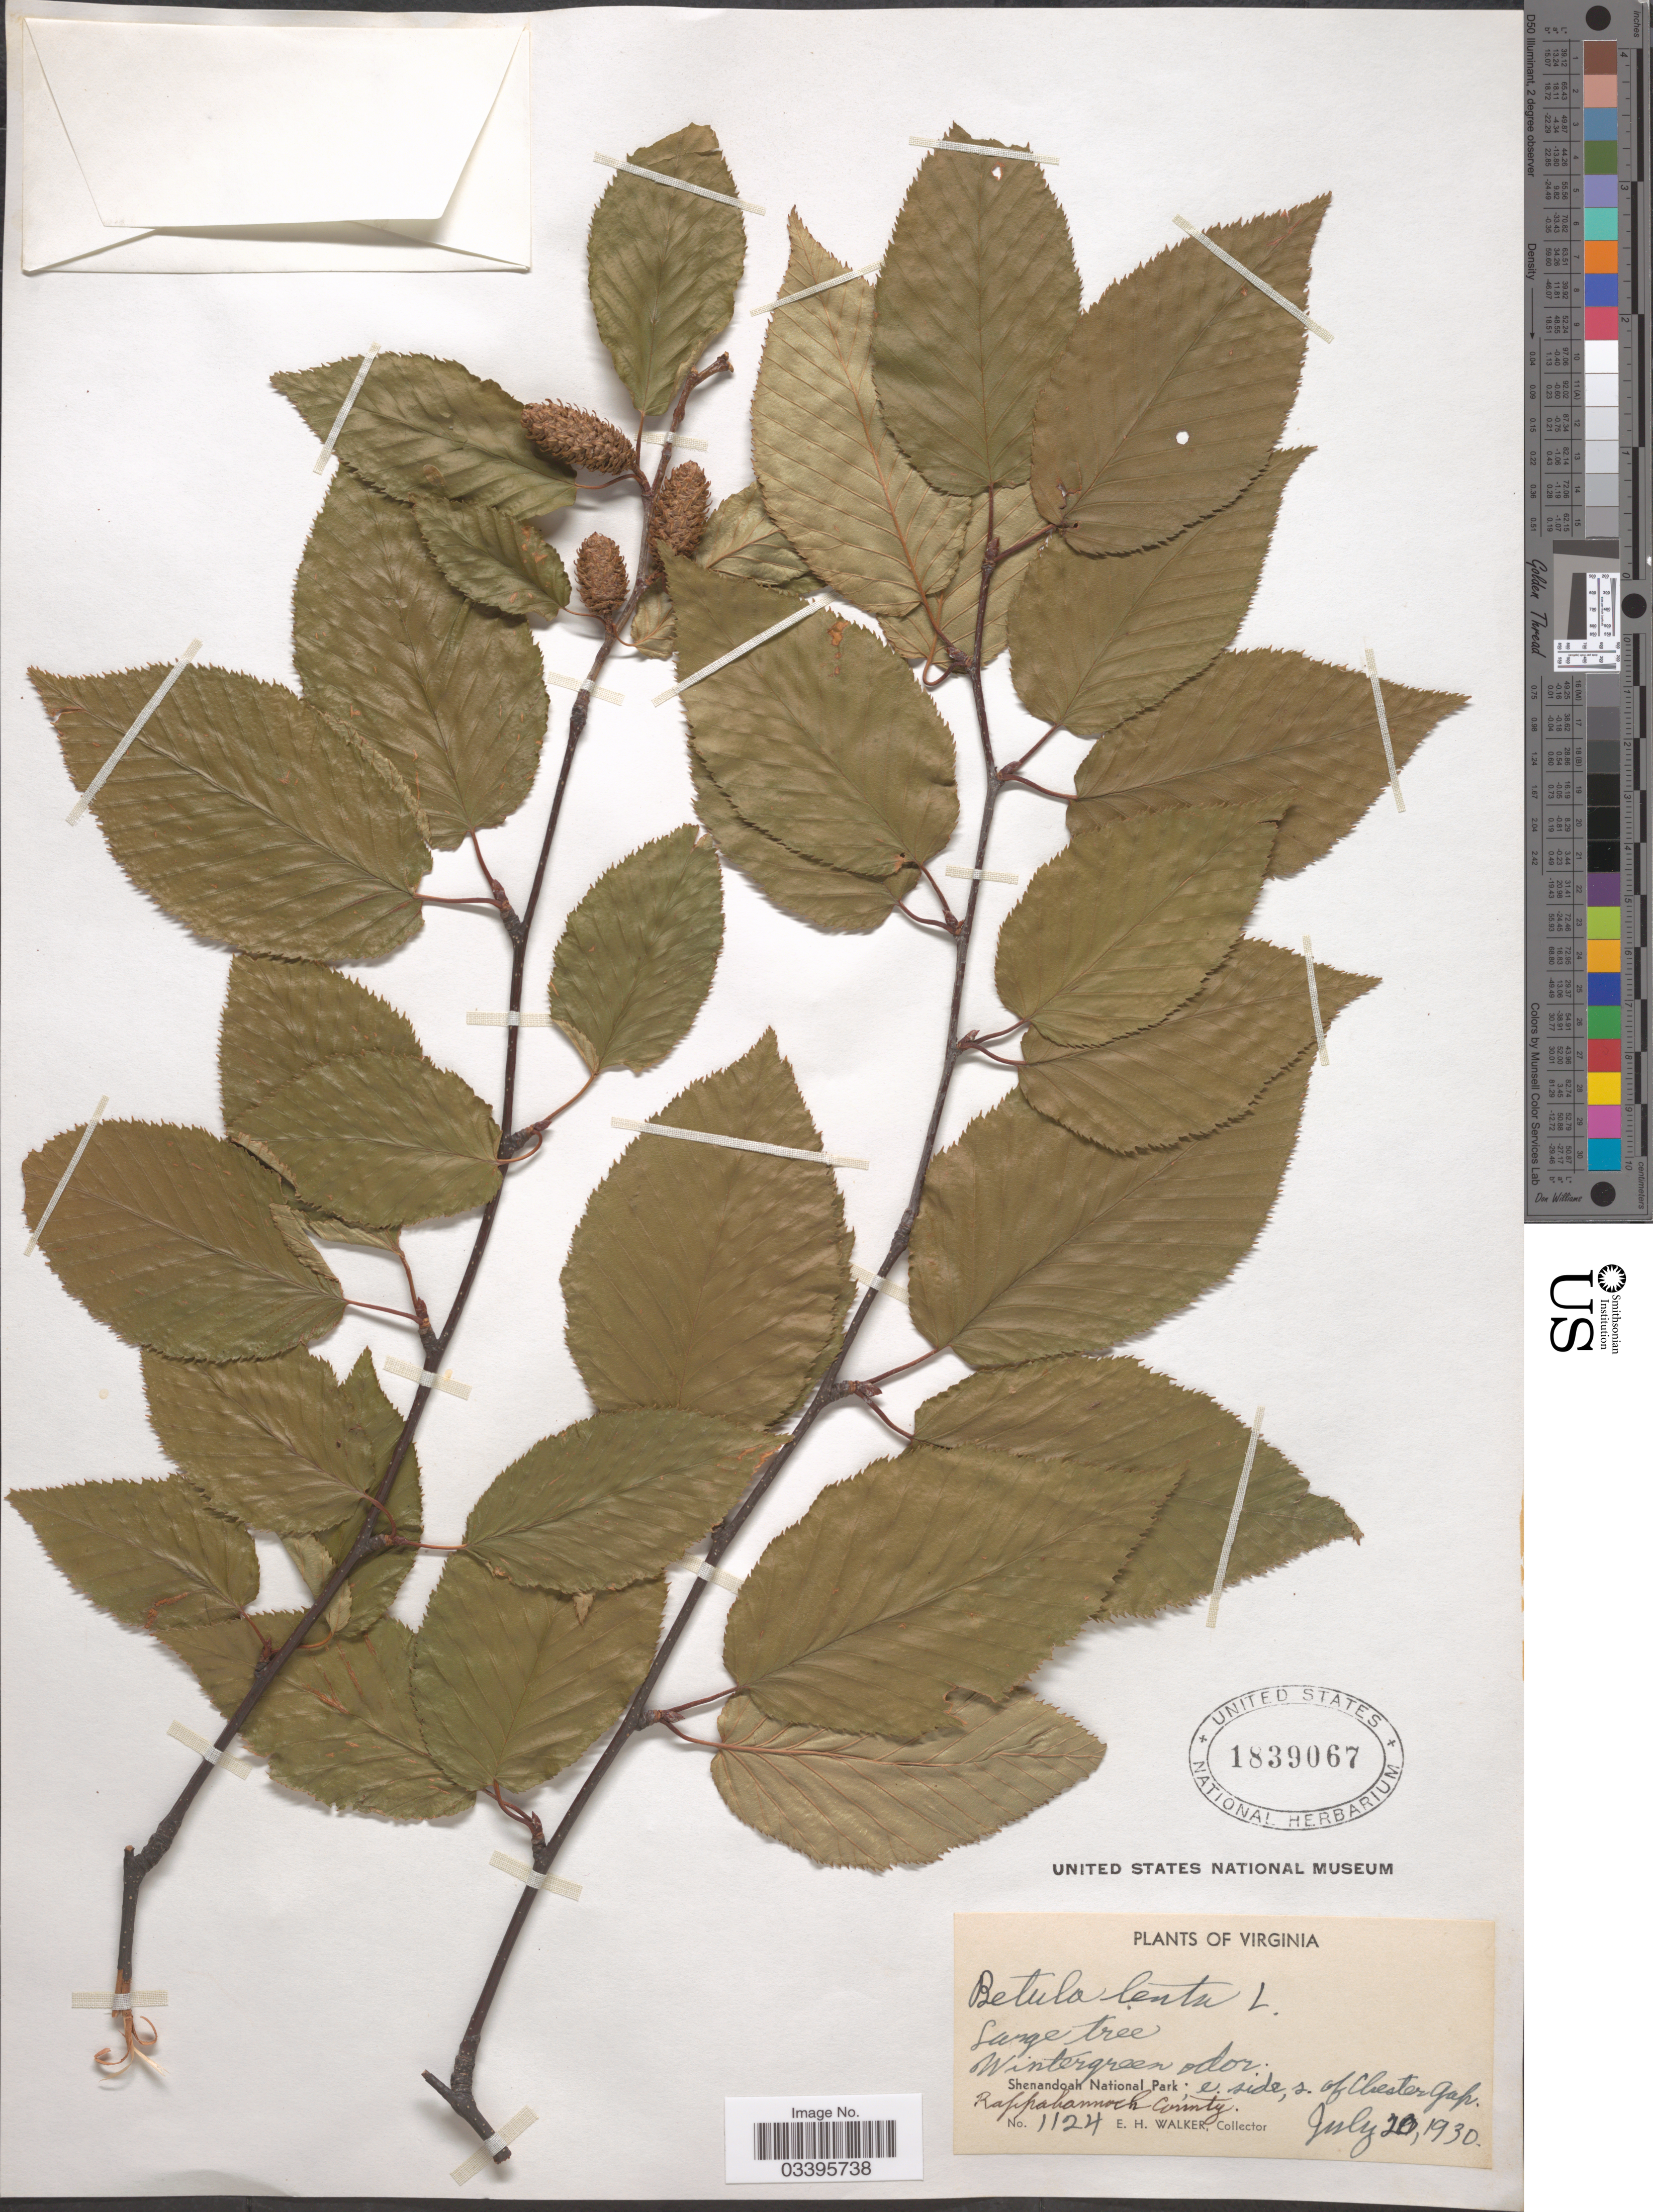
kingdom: Plantae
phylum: Tracheophyta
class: Magnoliopsida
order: Fagales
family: Betulaceae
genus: Betula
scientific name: Betula lenta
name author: L.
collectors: E. H. Walker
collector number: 1124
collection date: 1930-07-20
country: United States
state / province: Virginia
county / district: Rappahannock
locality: Shenandoah National Park; e. side, s. of Chester Gap. Rappahannock County.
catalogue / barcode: US 1839067